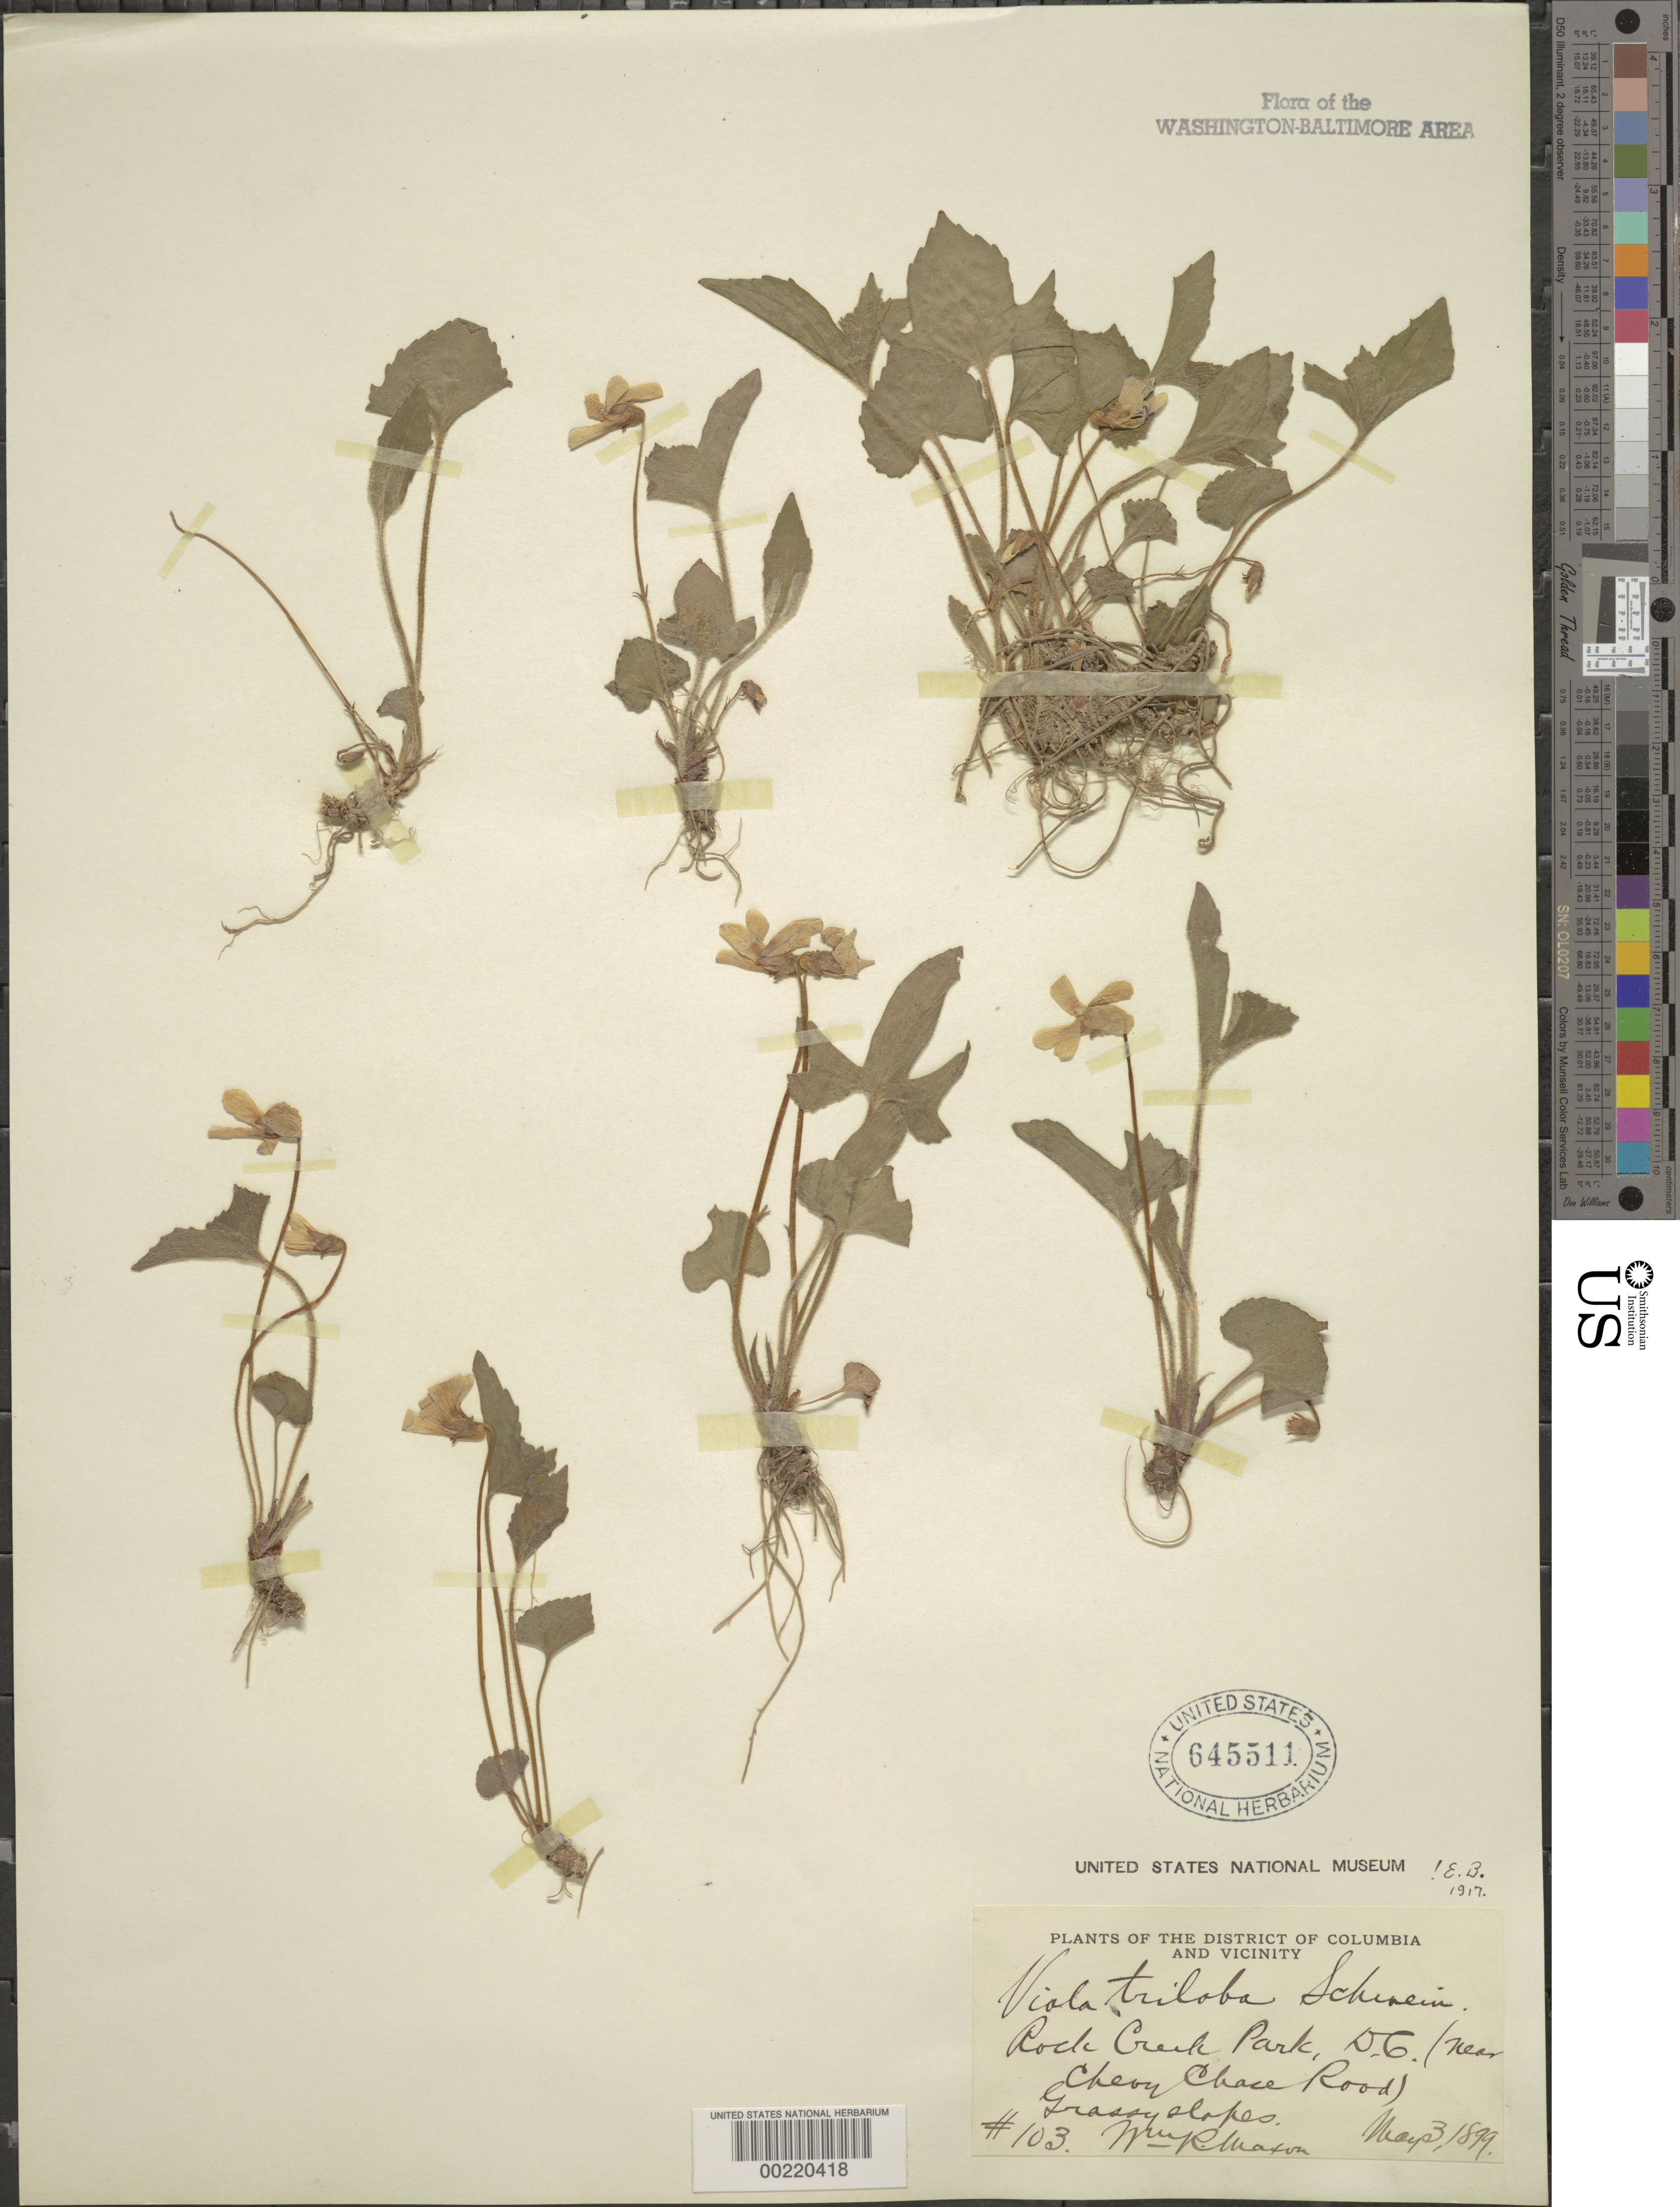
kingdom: Plantae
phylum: Tracheophyta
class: Magnoliopsida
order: Malpighiales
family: Violaceae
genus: Viola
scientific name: Viola palmata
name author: L.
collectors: W. R. Maxon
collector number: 103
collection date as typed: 03 May 1899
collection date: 1899-05-03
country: United States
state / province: District of Columbia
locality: Rock Creek Park, Chevy Chase Rd. vicinity Rock Creek Park and vicinity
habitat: Grassy slopes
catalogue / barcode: US 645511